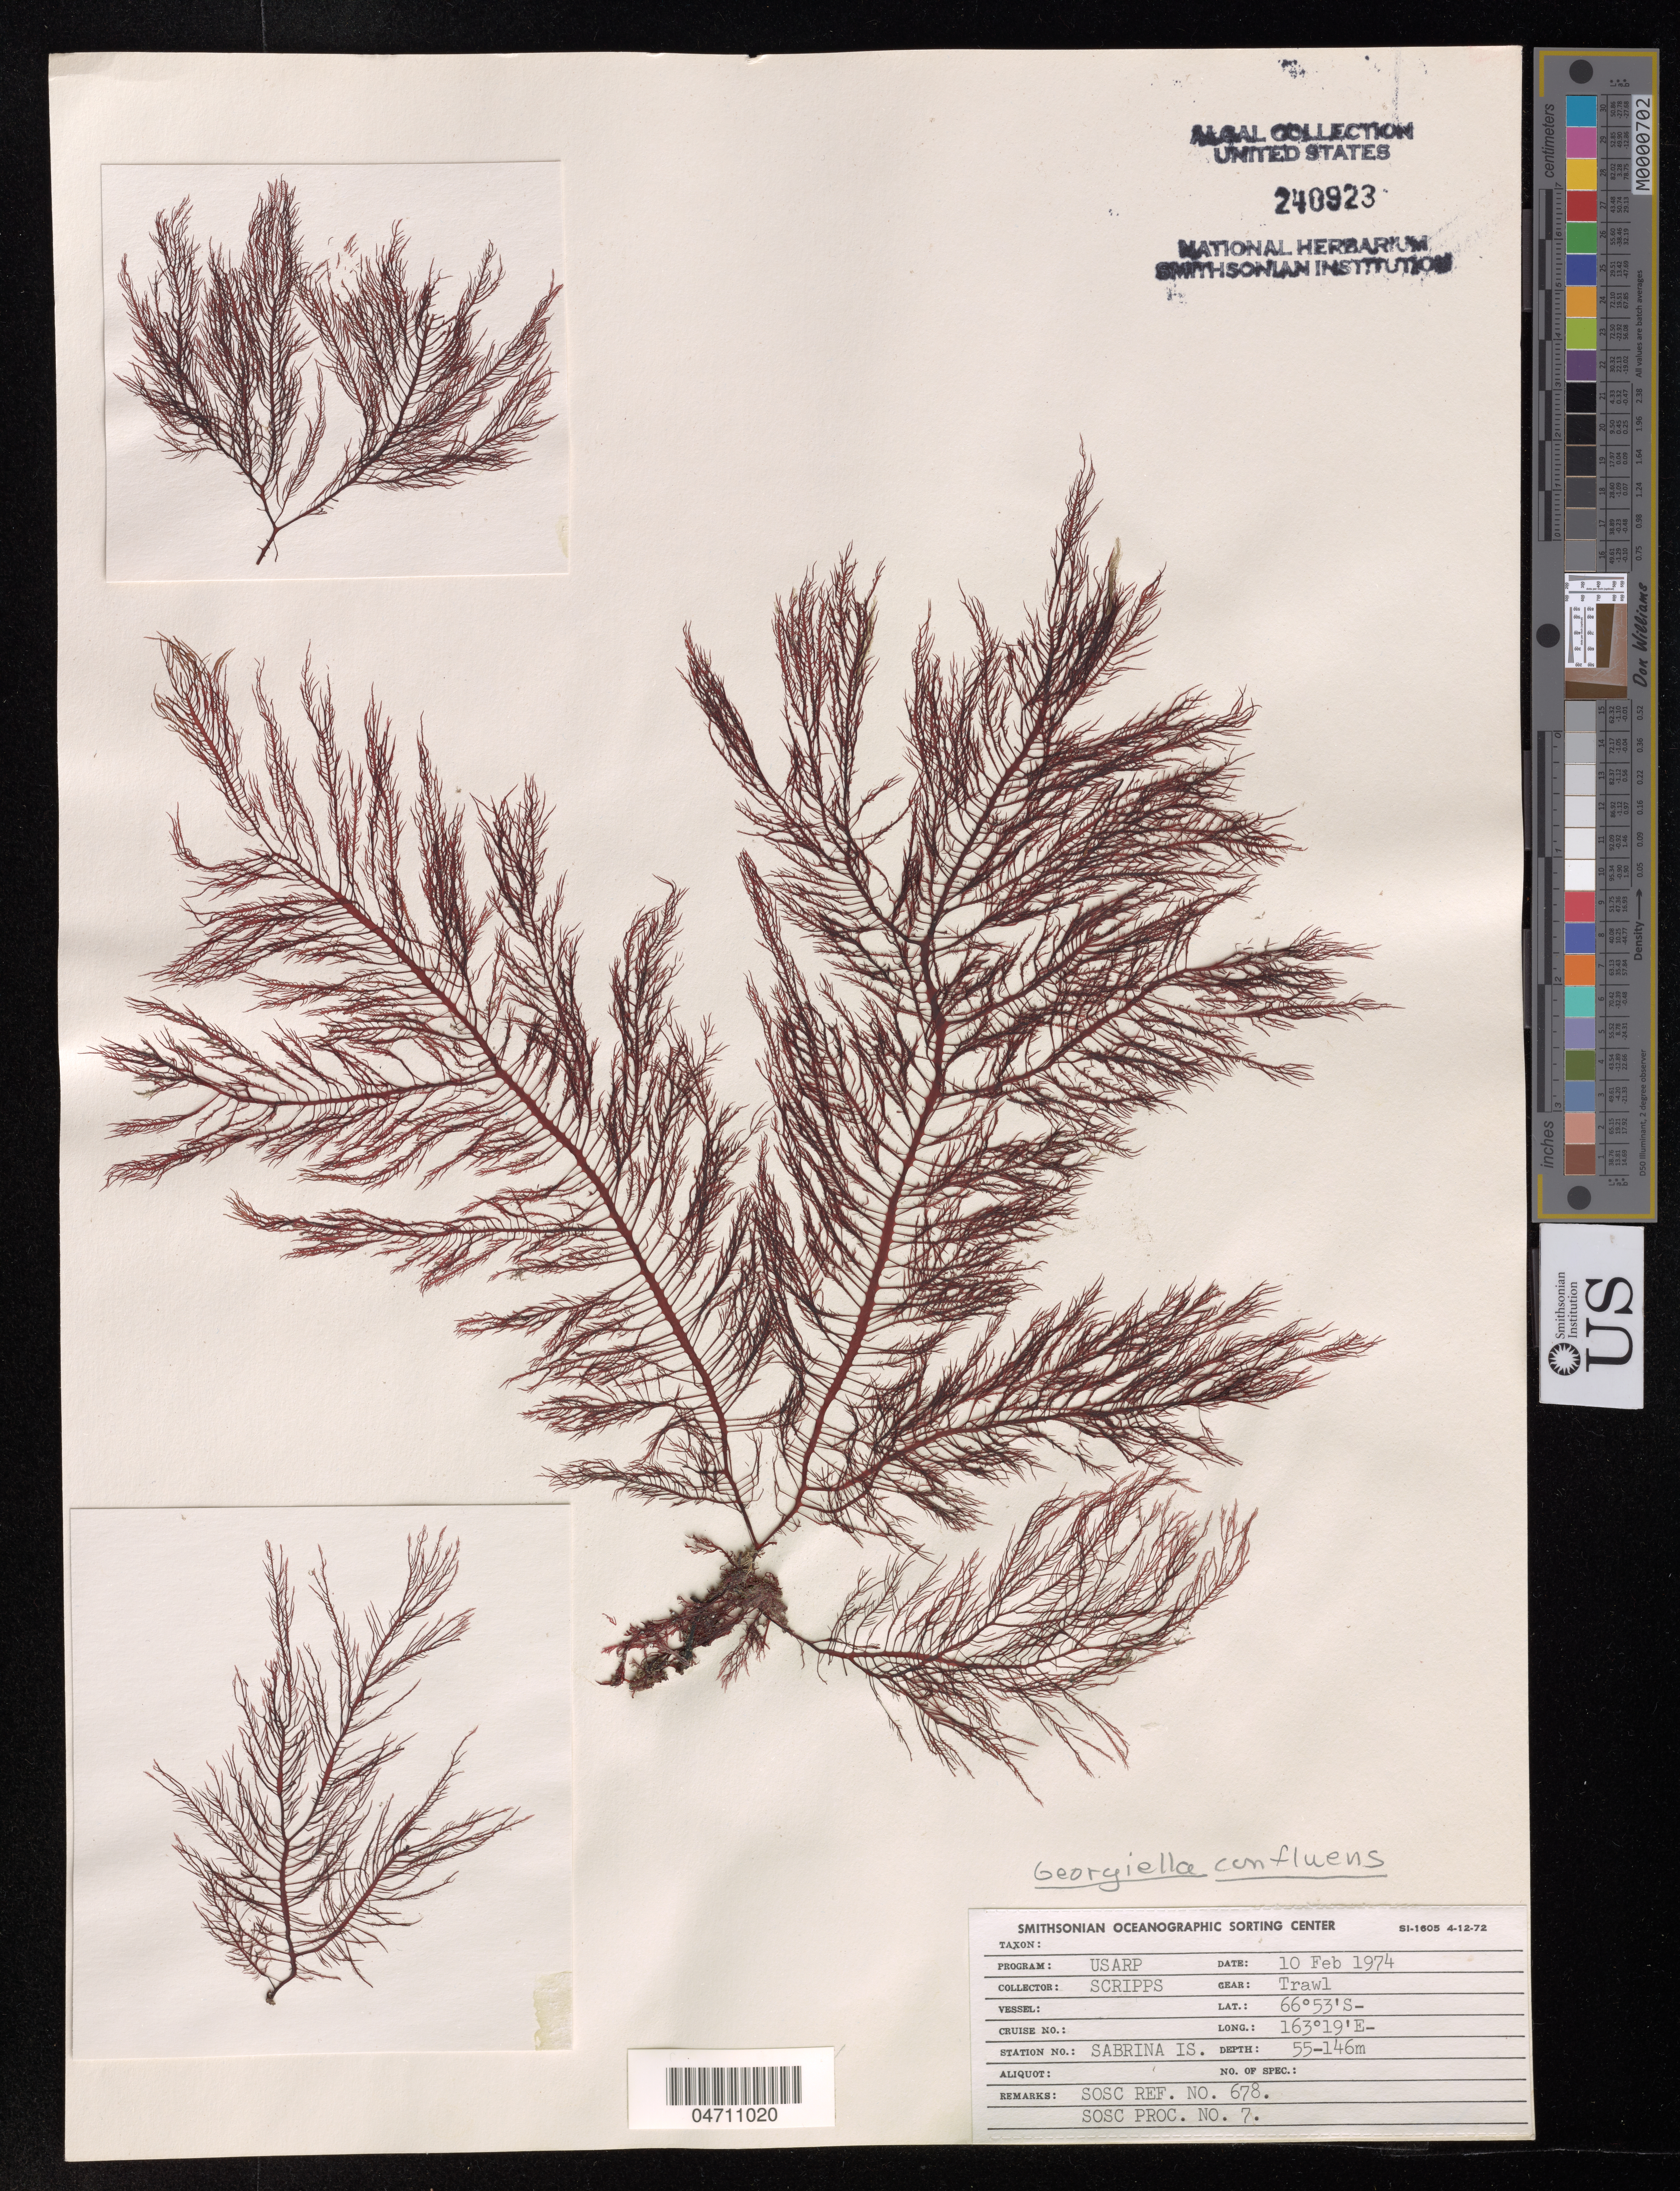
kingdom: Plantae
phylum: Rhodophyta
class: Florideophyceae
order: Ceramiales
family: Wrangeliaceae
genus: Georgiella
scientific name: Georgiella confluens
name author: (Reinsch) Kylin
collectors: Scripps Institution of Oceanography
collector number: SOSC REF. 678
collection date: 1974-02-10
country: Antarctica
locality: Sabrina Island.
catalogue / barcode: US 240923